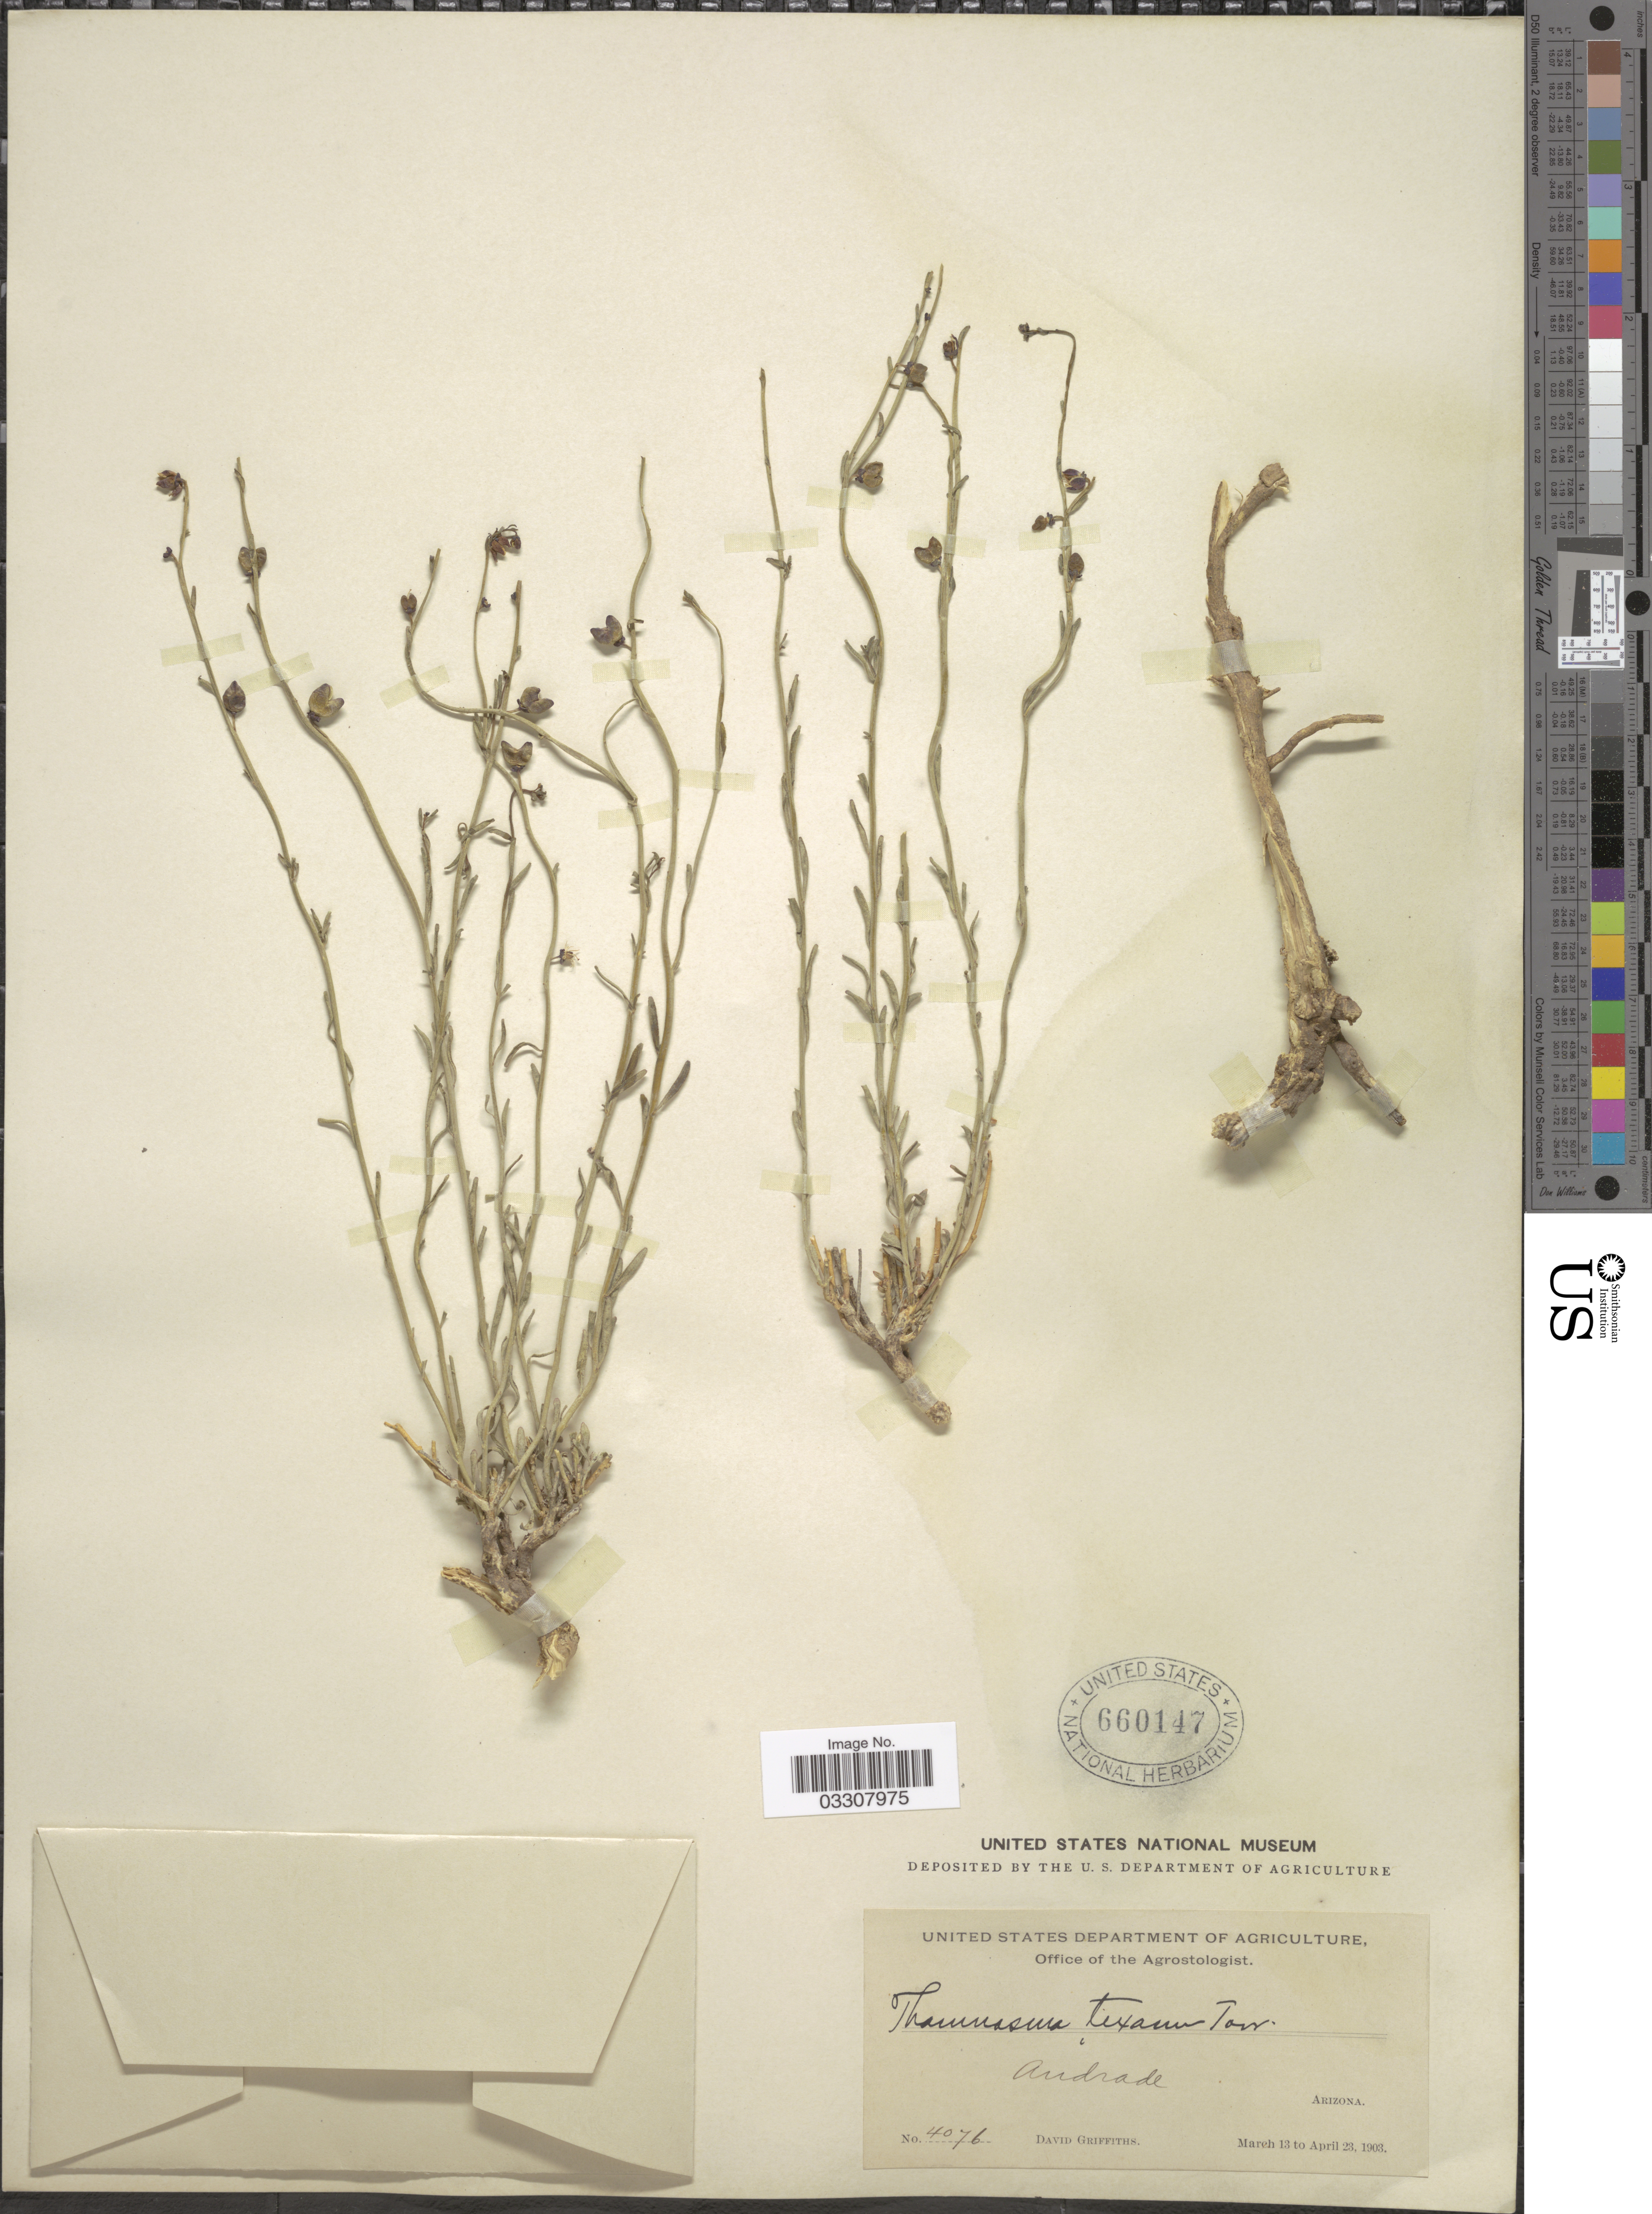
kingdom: Plantae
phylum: Tracheophyta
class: Magnoliopsida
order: Sapindales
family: Rutaceae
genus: Thamnosma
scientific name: Thamnosma texana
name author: (A. Gray) Torr.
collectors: D. Griffiths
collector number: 4076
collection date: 1903-03-13/1903-04-23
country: United States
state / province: Arizona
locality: Andrade.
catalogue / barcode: US 660147